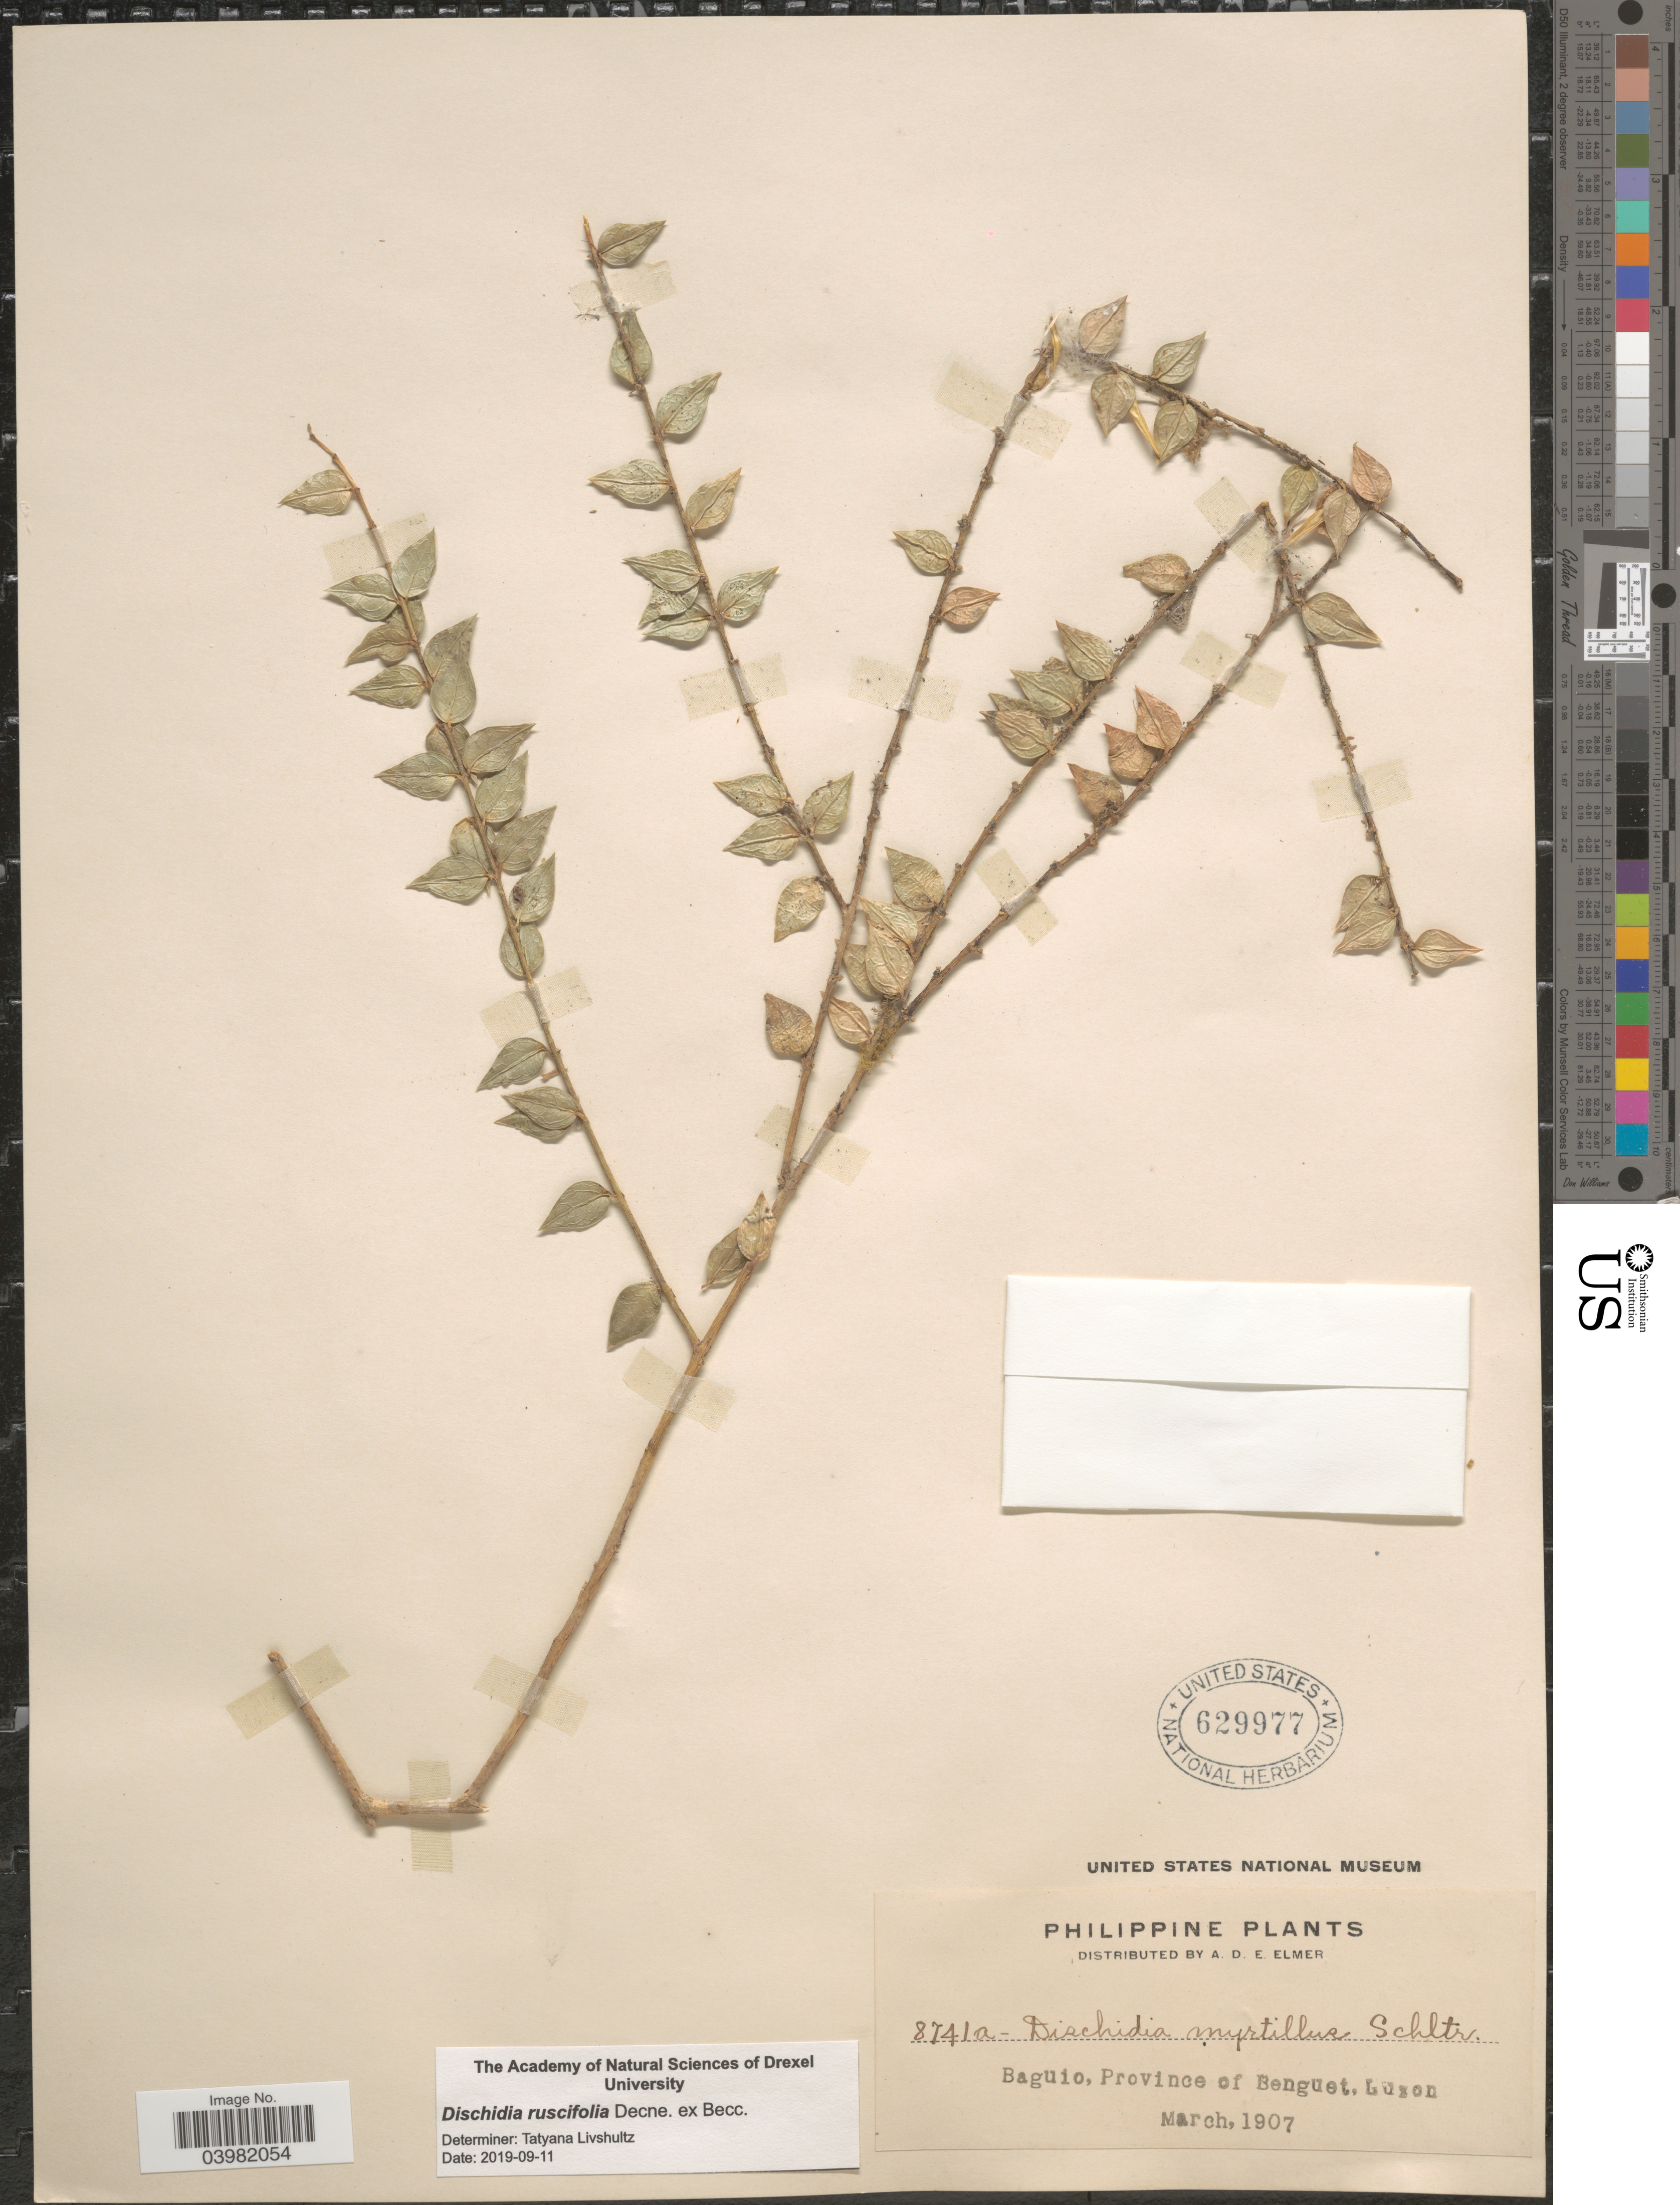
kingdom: Plantae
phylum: Tracheophyta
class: Magnoliopsida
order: Gentianales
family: Apocynaceae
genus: Dischidia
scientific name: Dischidia ruscifolia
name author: Decne. ex Becc.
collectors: A. D. E. Elmer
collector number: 8741a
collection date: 1907-03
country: Philippines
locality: Baguio, Province of Benguet, Luzon.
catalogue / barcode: US 629977